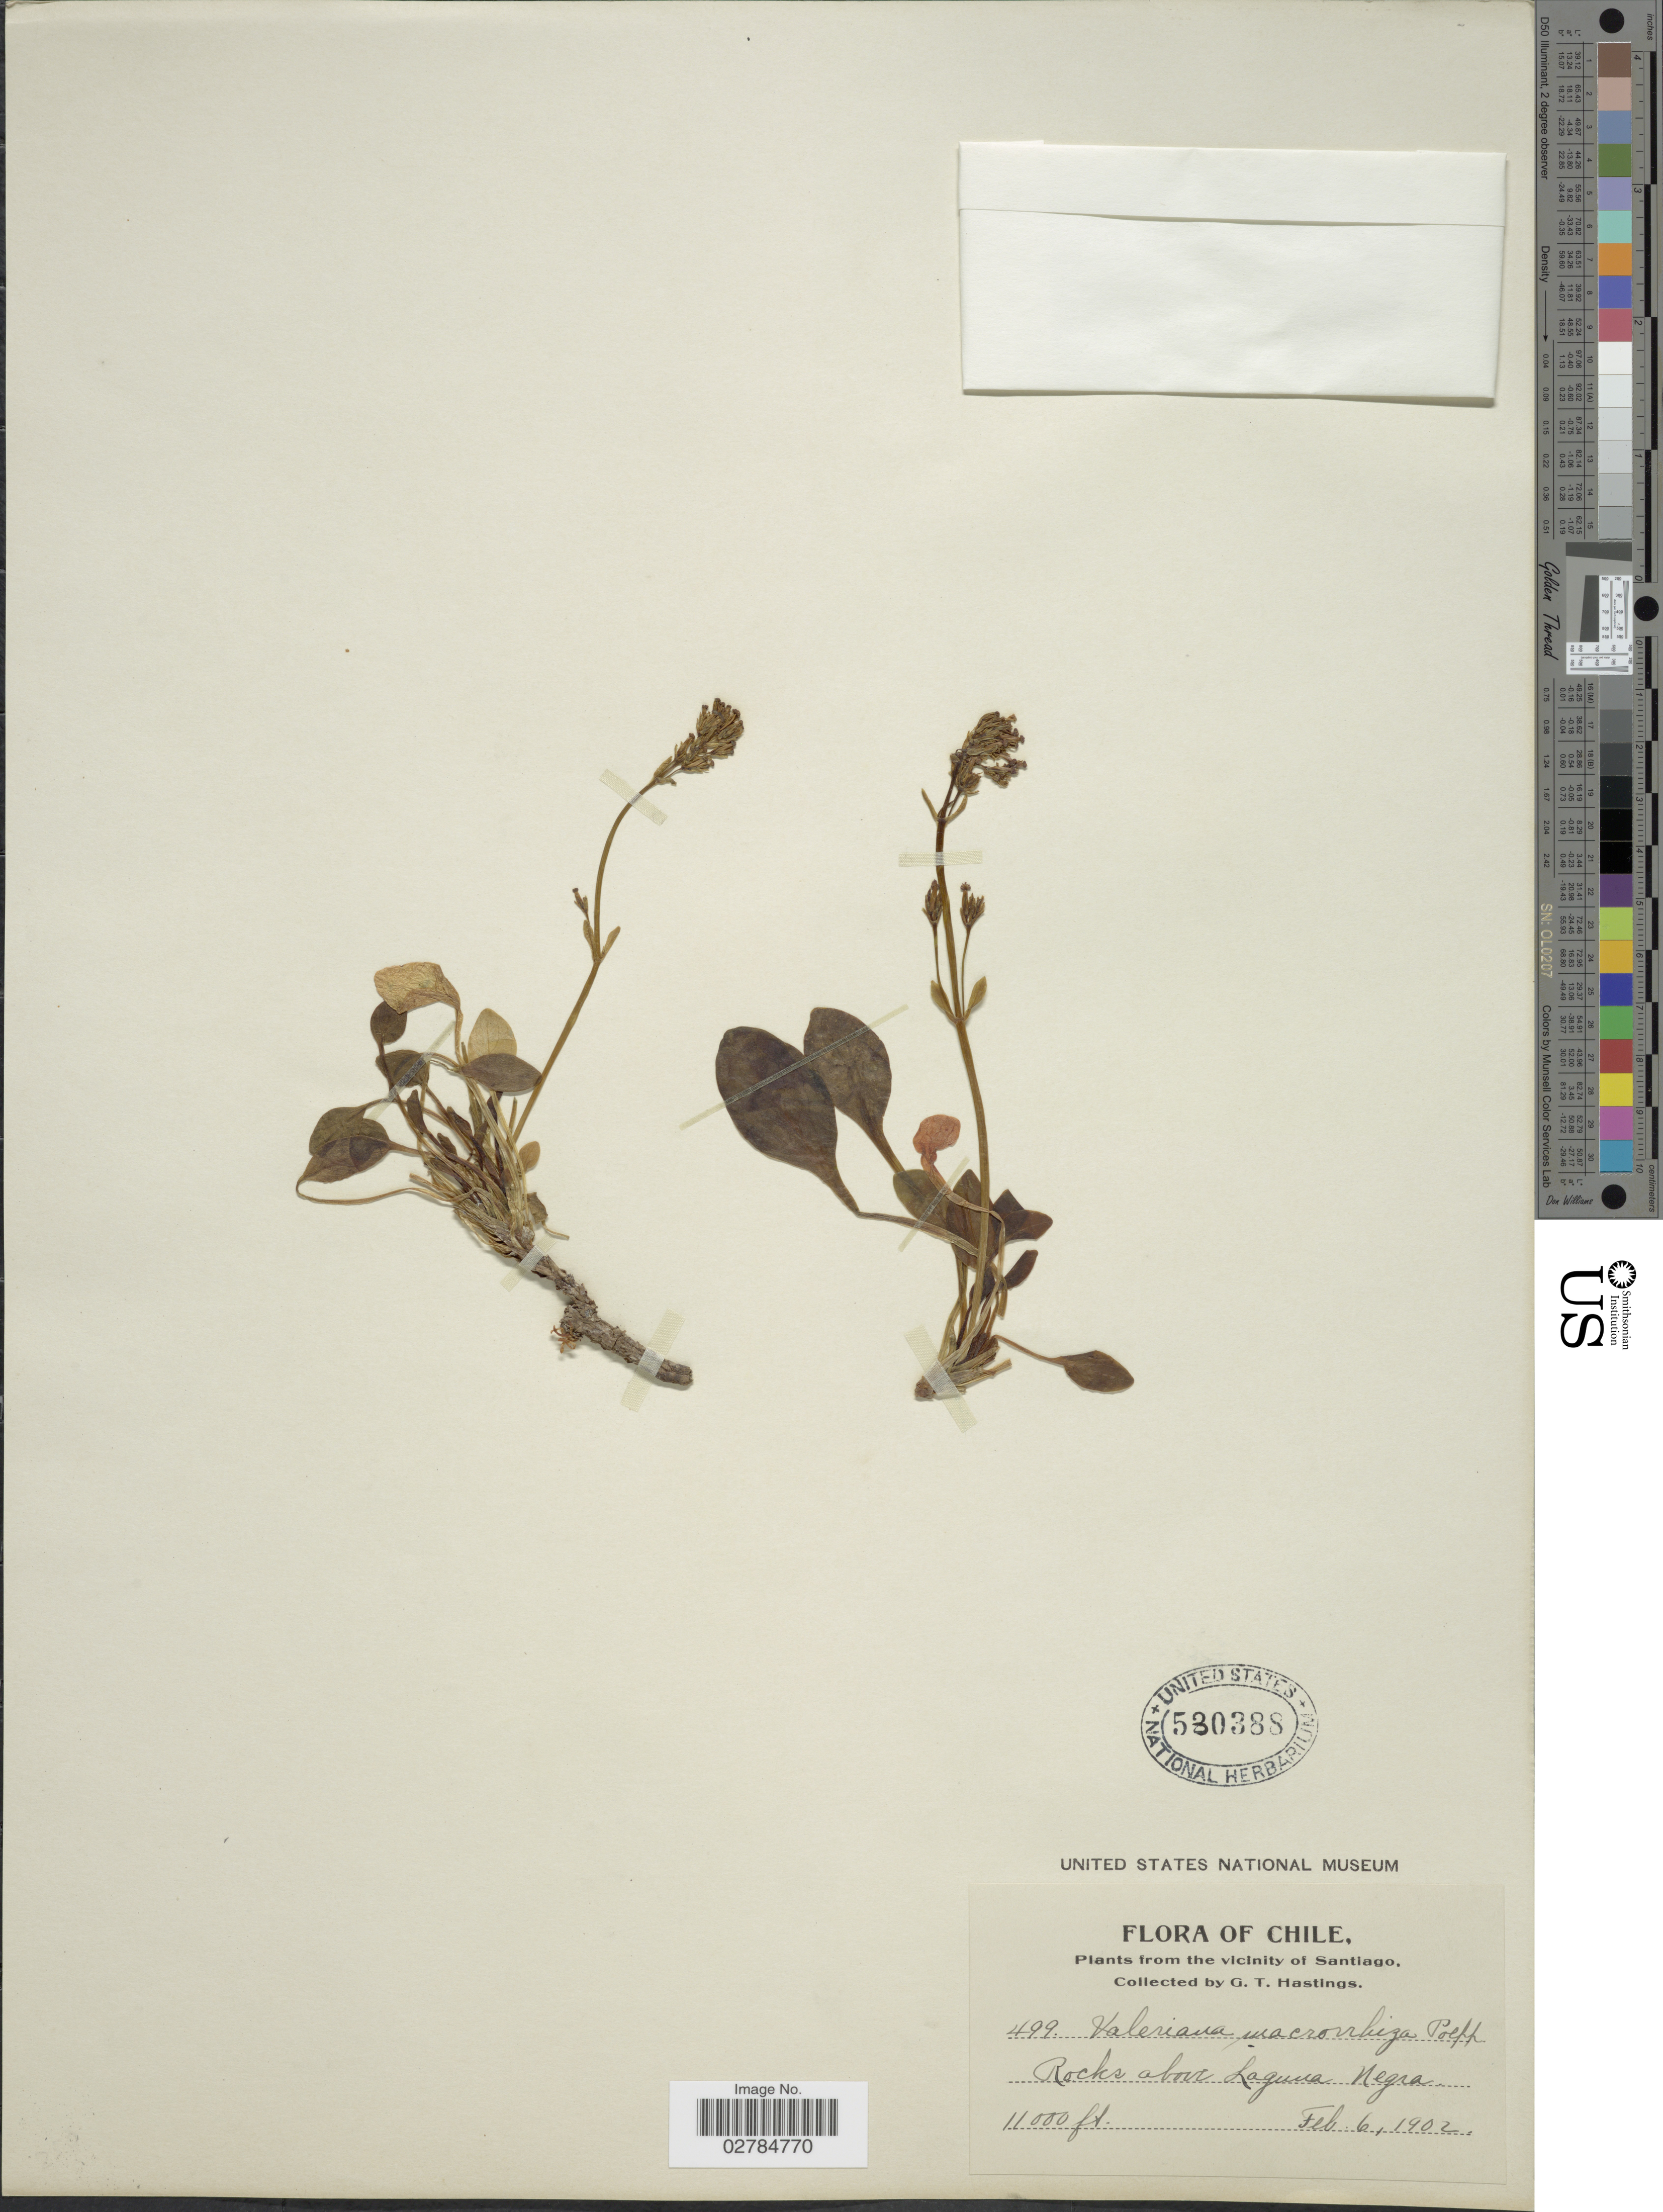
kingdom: Plantae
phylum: Tracheophyta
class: Magnoliopsida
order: Dipsacales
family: Caprifoliaceae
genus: Valeriana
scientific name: Valeriana macrorhiza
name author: Poepp. ex DC.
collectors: G. Hastings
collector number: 499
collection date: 1902-02-06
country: Chile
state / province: Región Metropolitana (RM)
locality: Vicinity of Santiago, Rocks above Laguna Negra.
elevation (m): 3353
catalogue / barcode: US 530388